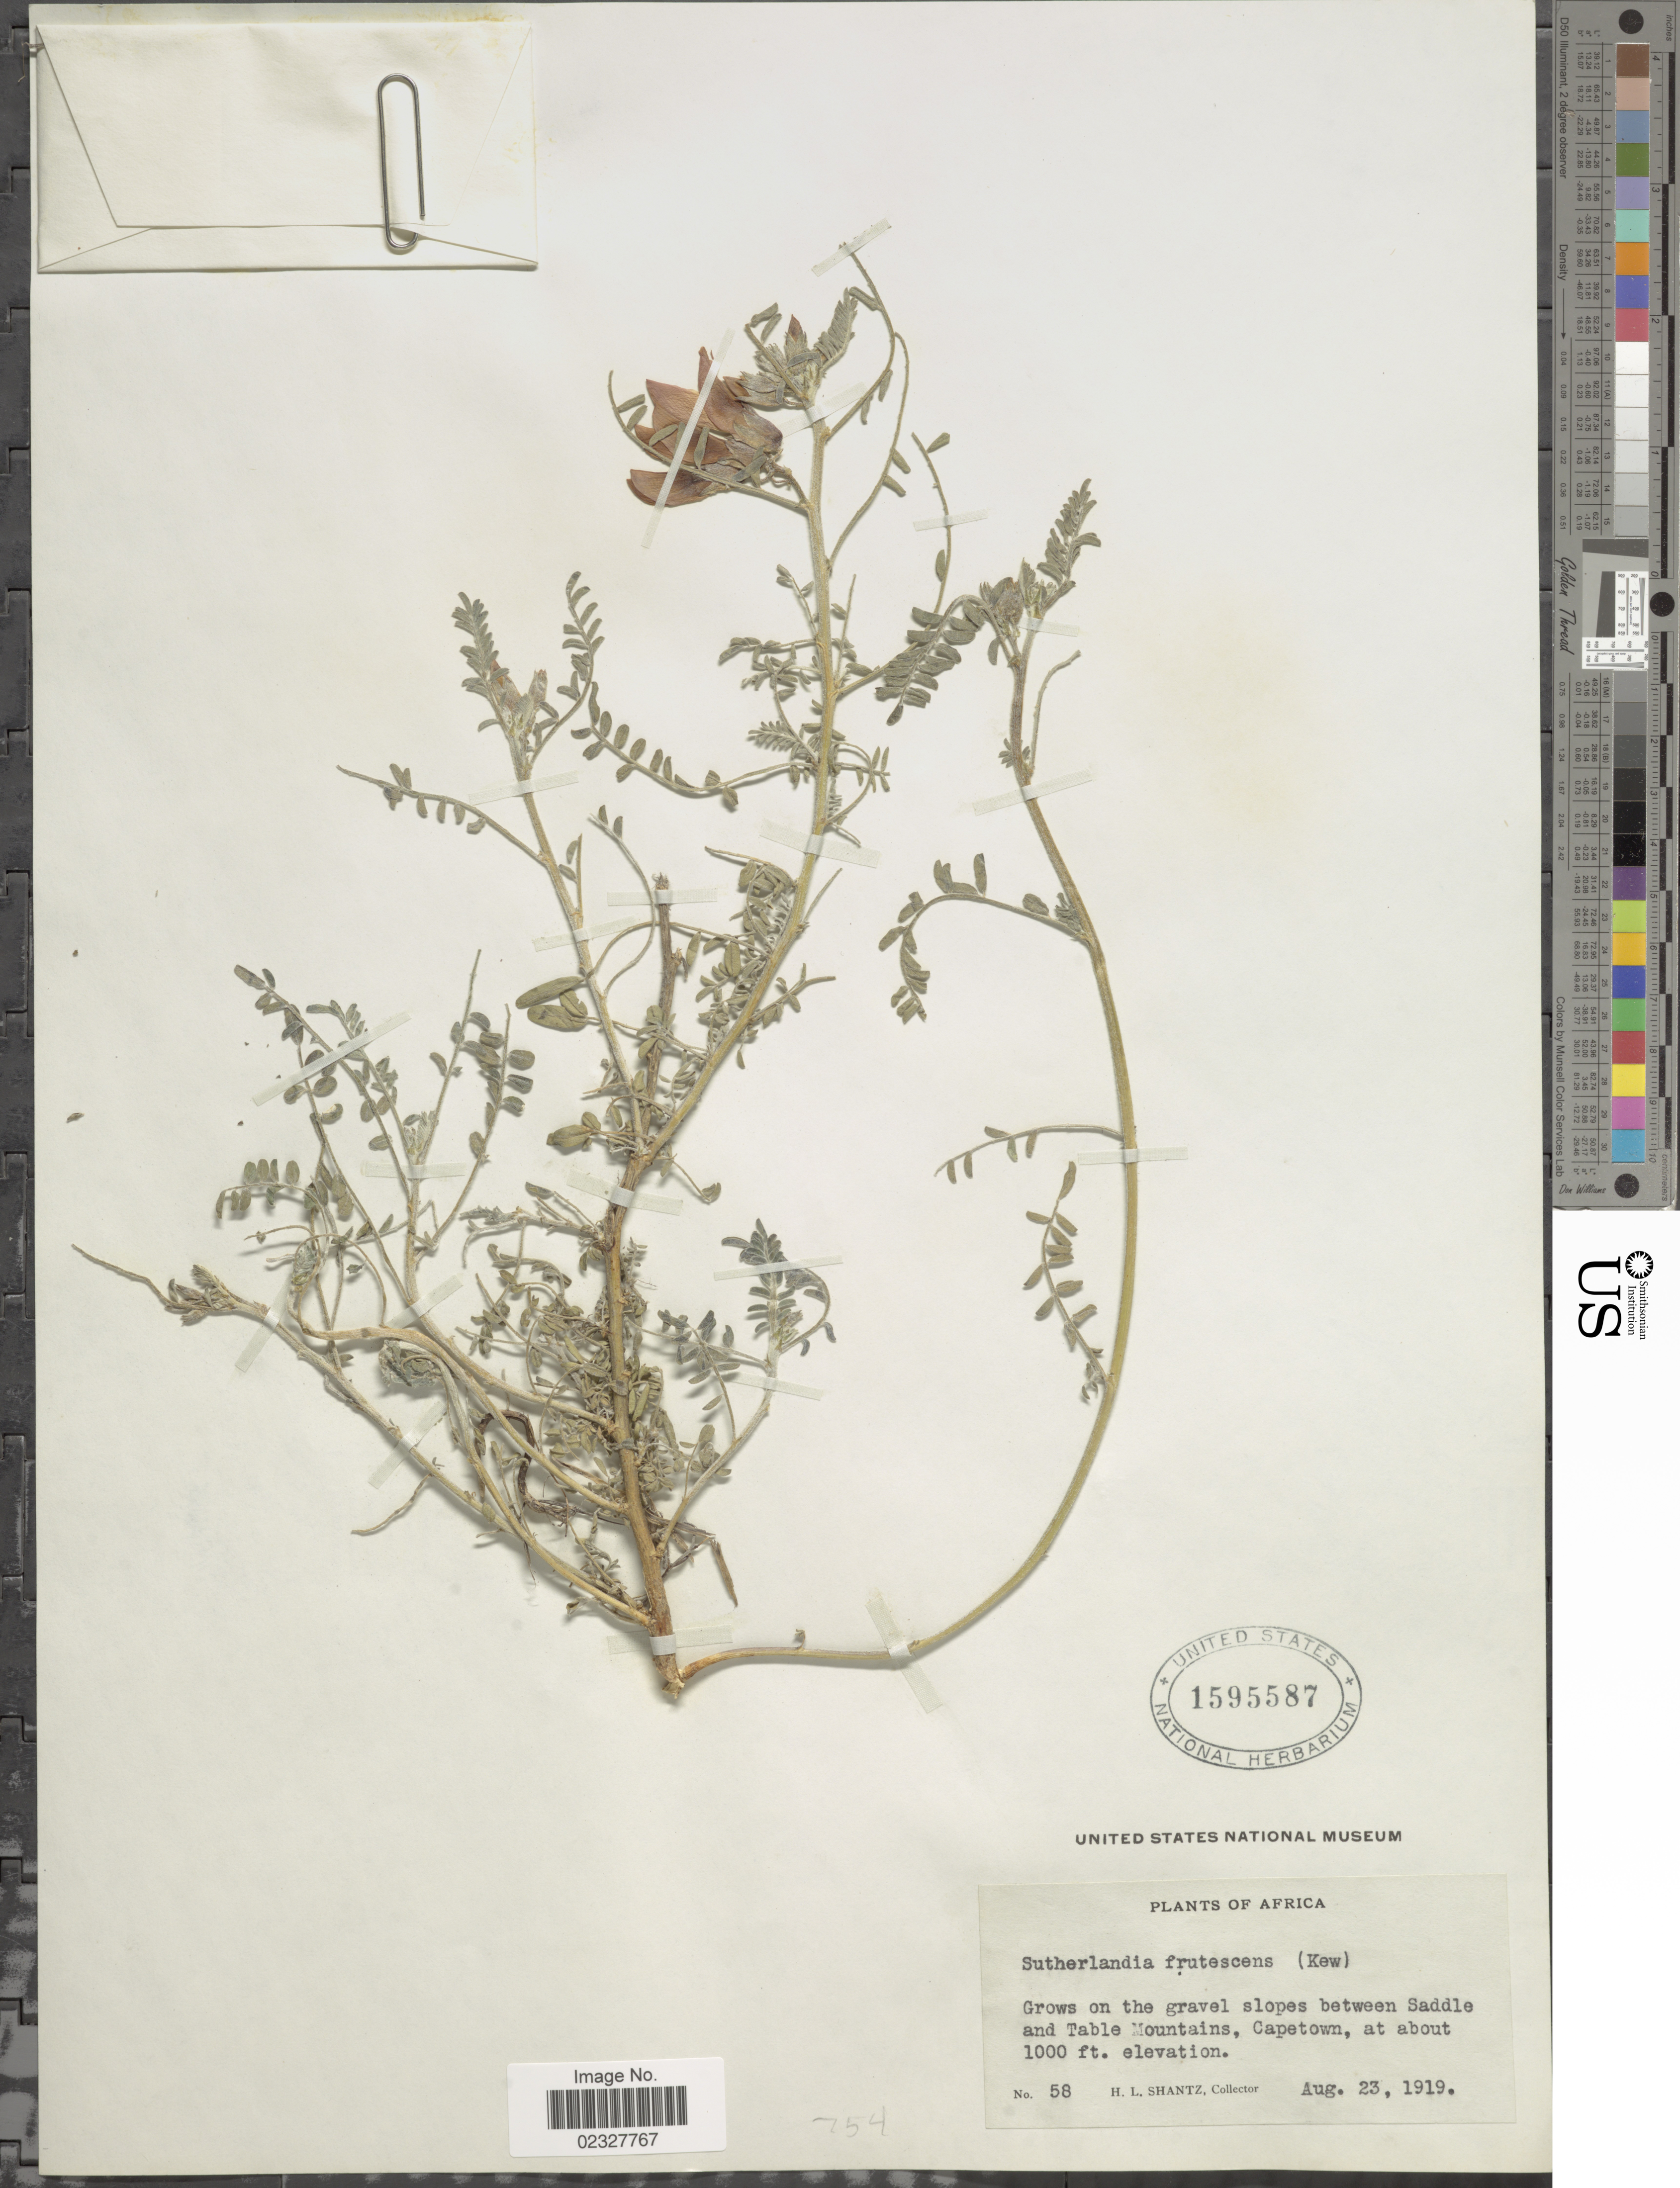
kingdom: Plantae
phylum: Tracheophyta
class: Magnoliopsida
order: Fabales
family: Fabaceae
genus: Sutherlandia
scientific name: Sutherlandia frutescens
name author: (L.) R. Br. ex W.T. Aiton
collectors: H. Shantz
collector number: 58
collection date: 1919-08-23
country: South Africa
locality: Africa, On the gravel slopes between Saddle and Table Mountains, Capetown.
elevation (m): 305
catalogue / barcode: US 1595587